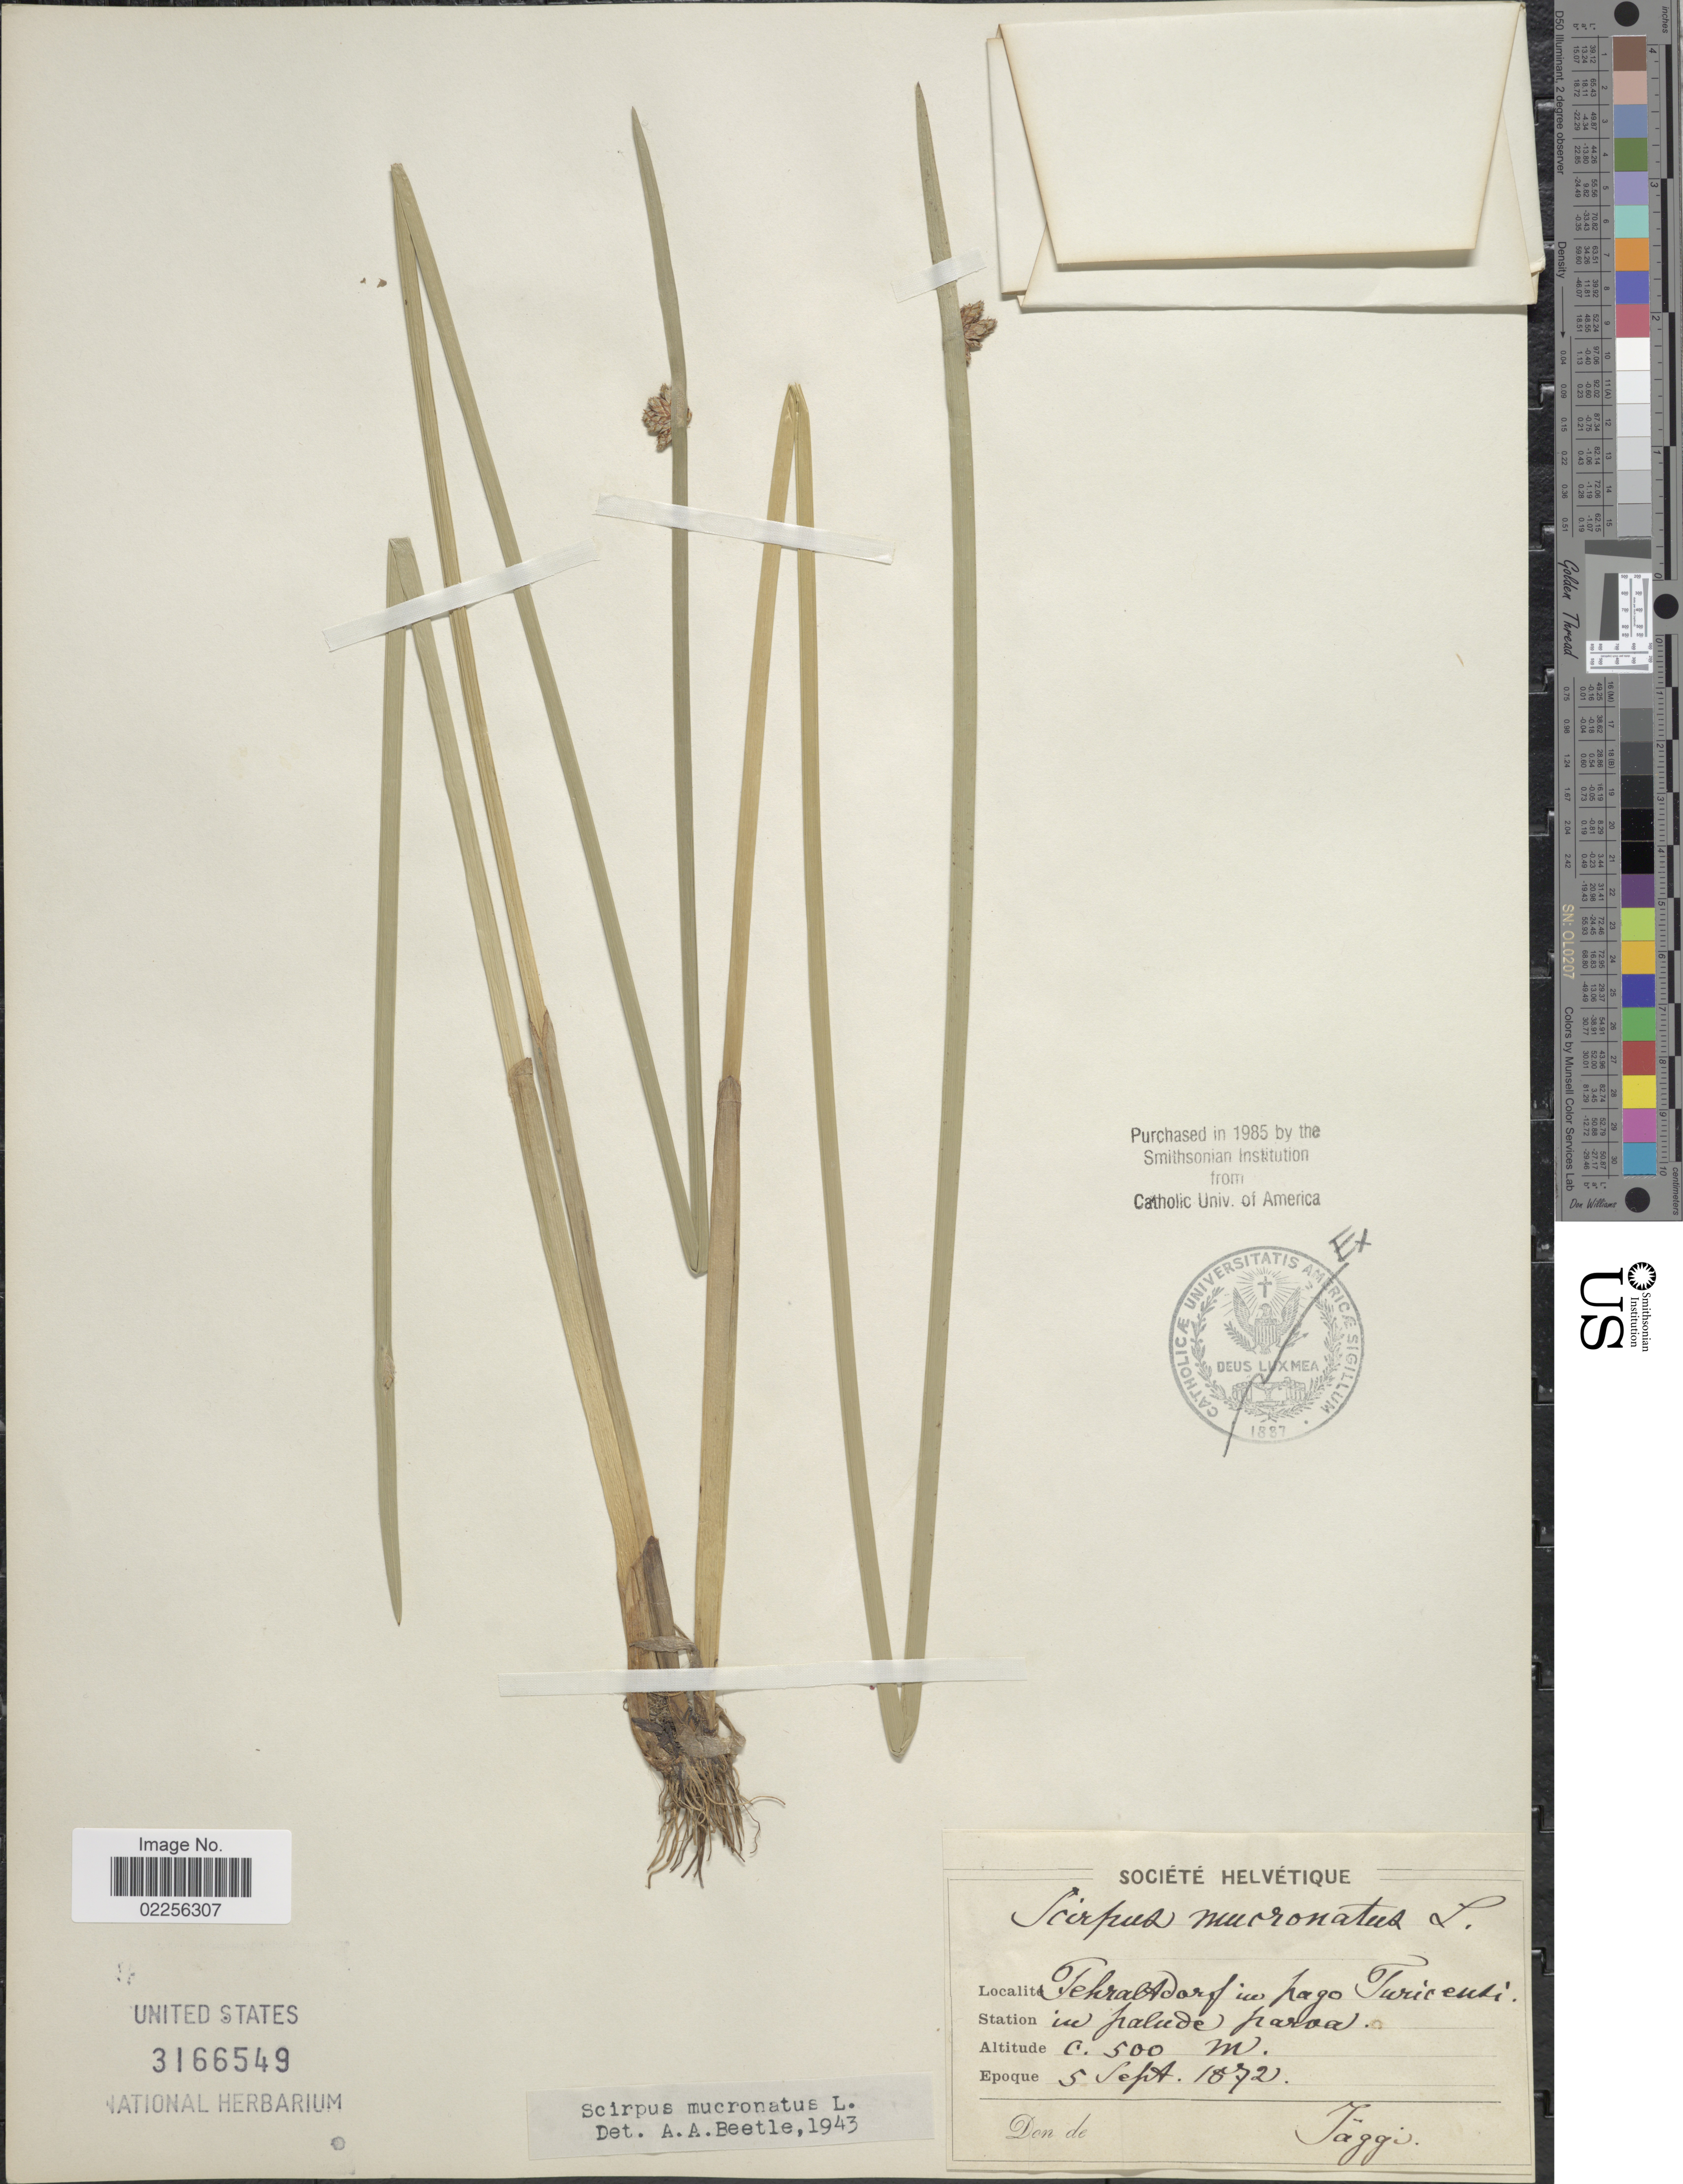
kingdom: Plantae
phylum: Tracheophyta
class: Liliopsida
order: Poales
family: Cyperaceae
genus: Schoenoplectus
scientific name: Schoenoplectus mucronatus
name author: (L.) Palla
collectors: Jaggi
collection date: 1872-09-05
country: Switzerland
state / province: Zurich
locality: Tehraltdorf im pago Turieuli, in palude parao turicensi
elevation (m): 500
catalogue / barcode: US 3166549